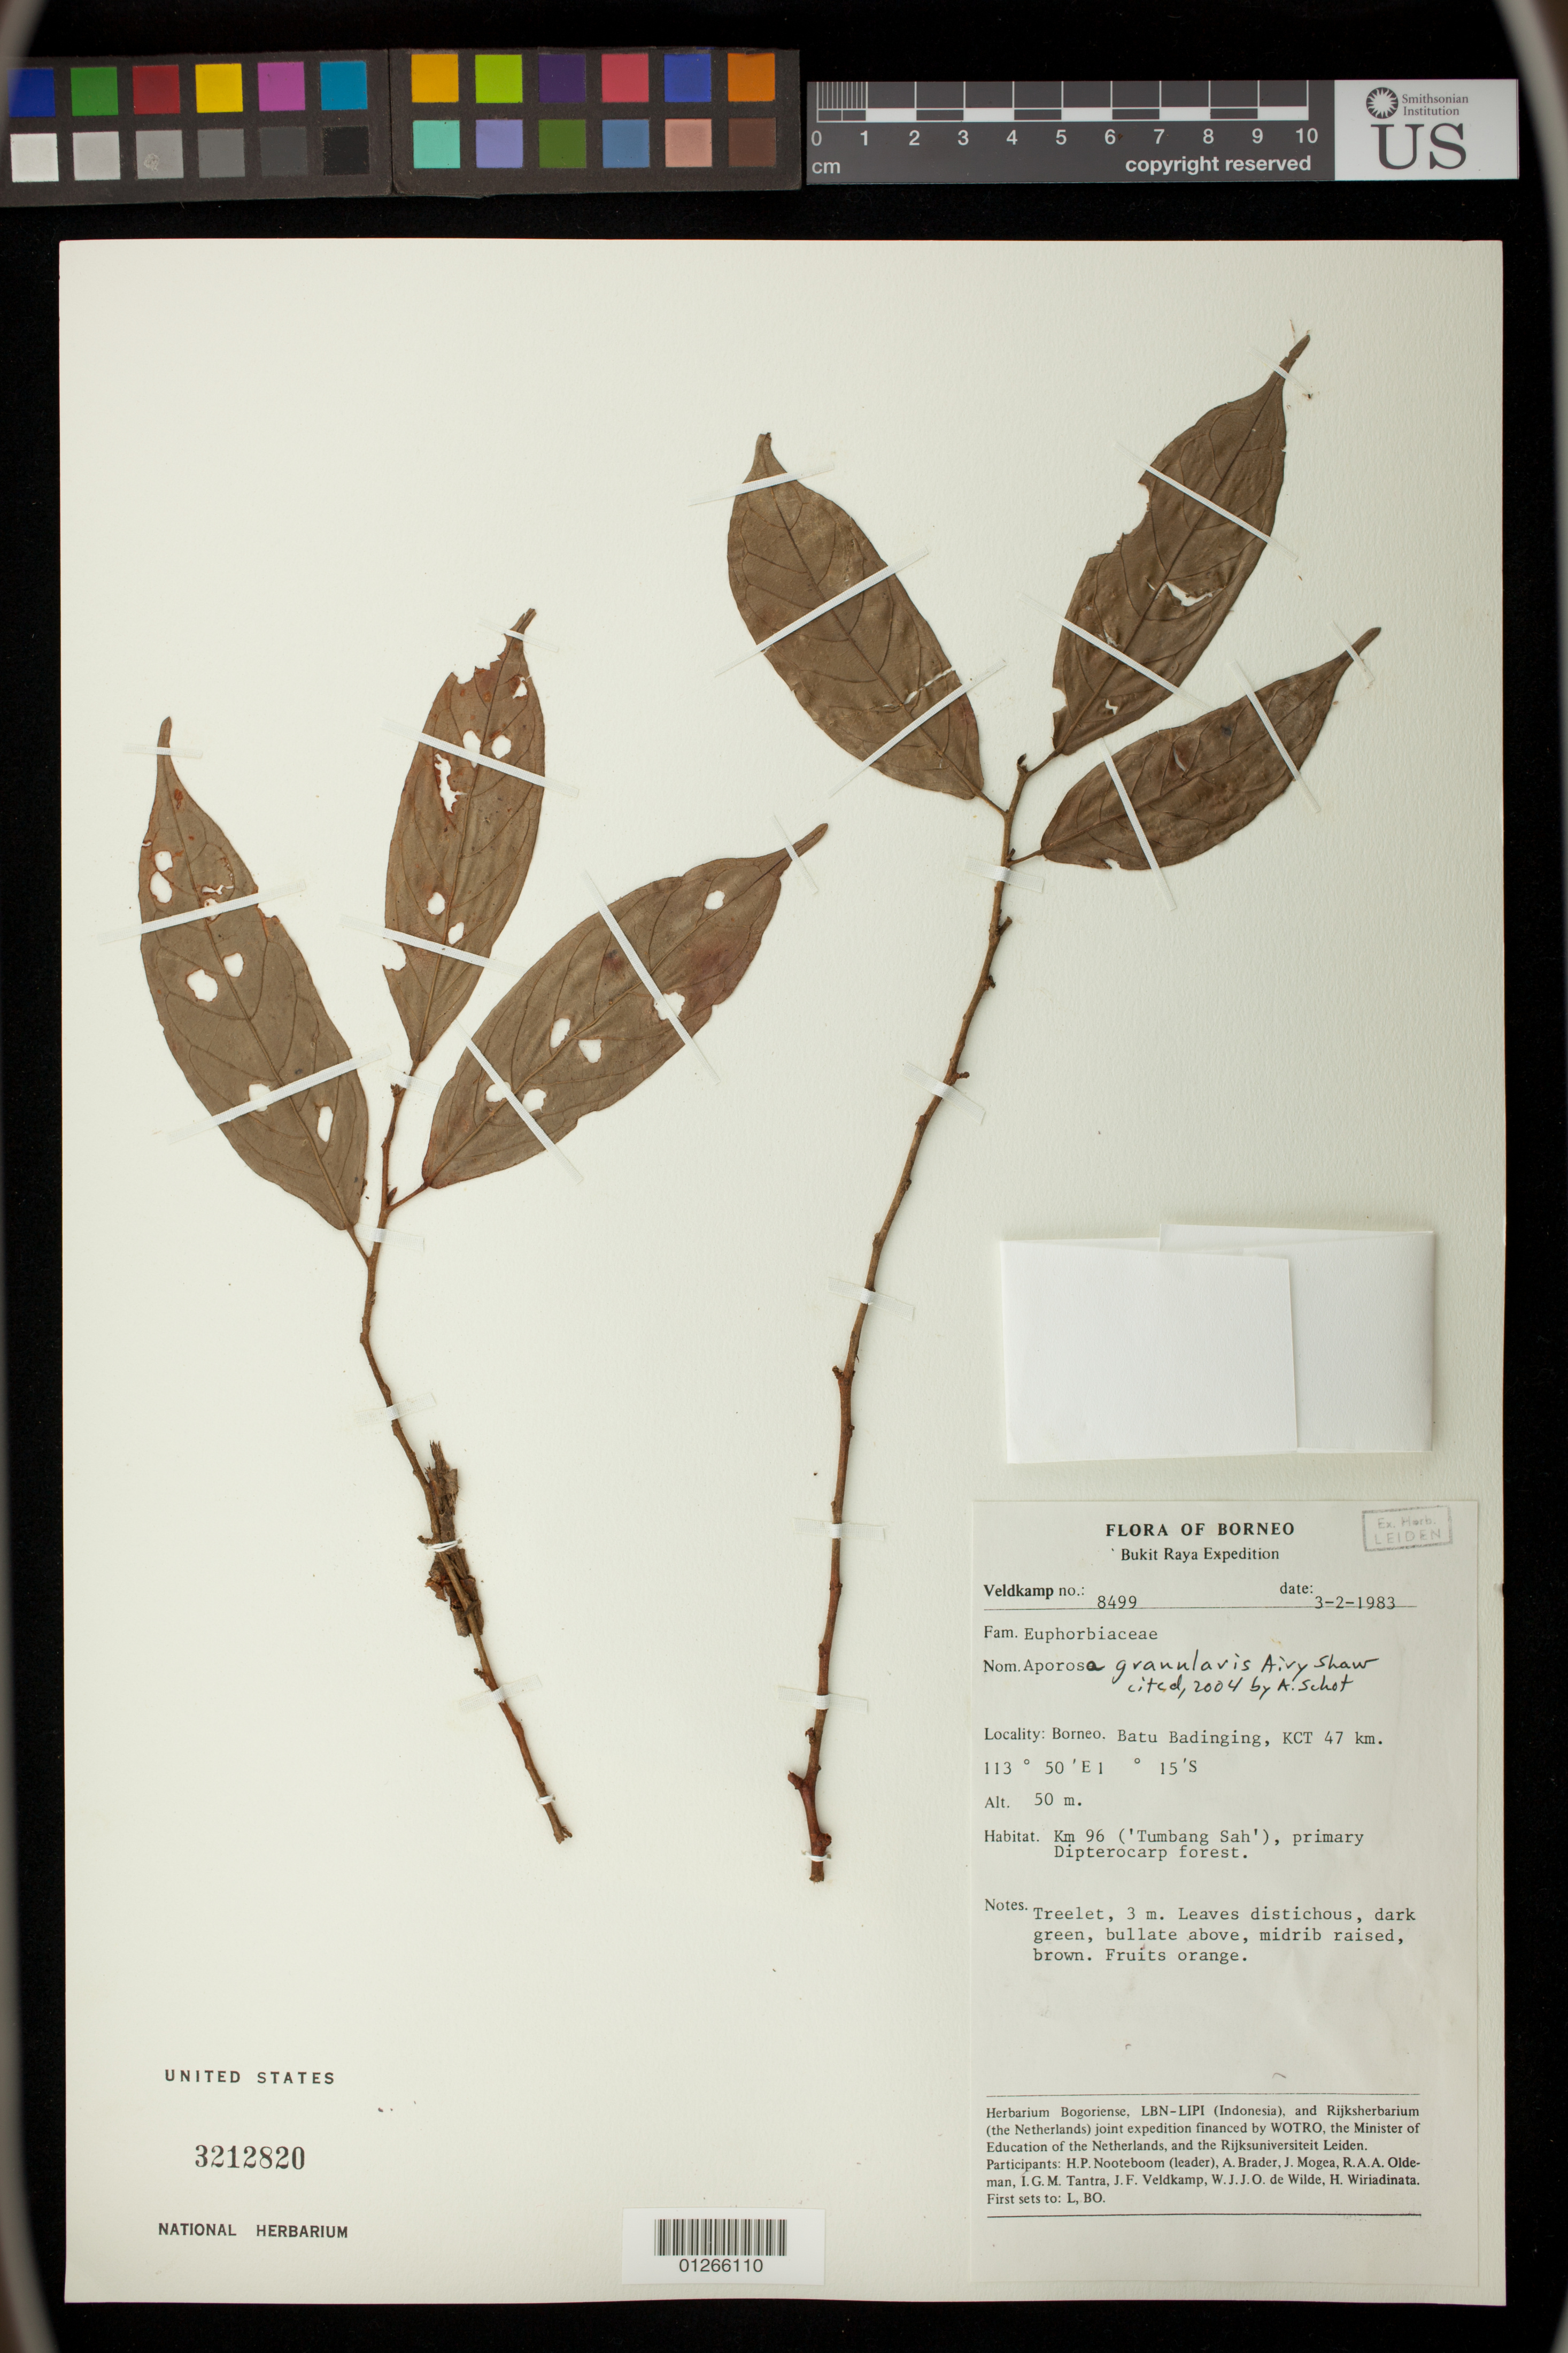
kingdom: Plantae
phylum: Tracheophyta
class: Magnoliopsida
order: Malpighiales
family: Phyllanthaceae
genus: Aporosa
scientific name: Aporosa granularis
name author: Airy Shaw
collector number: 8499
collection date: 1983-03-02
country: Indonesia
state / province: Kalimantan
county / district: Kalimantan Tengah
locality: Borneo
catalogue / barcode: US 3212820